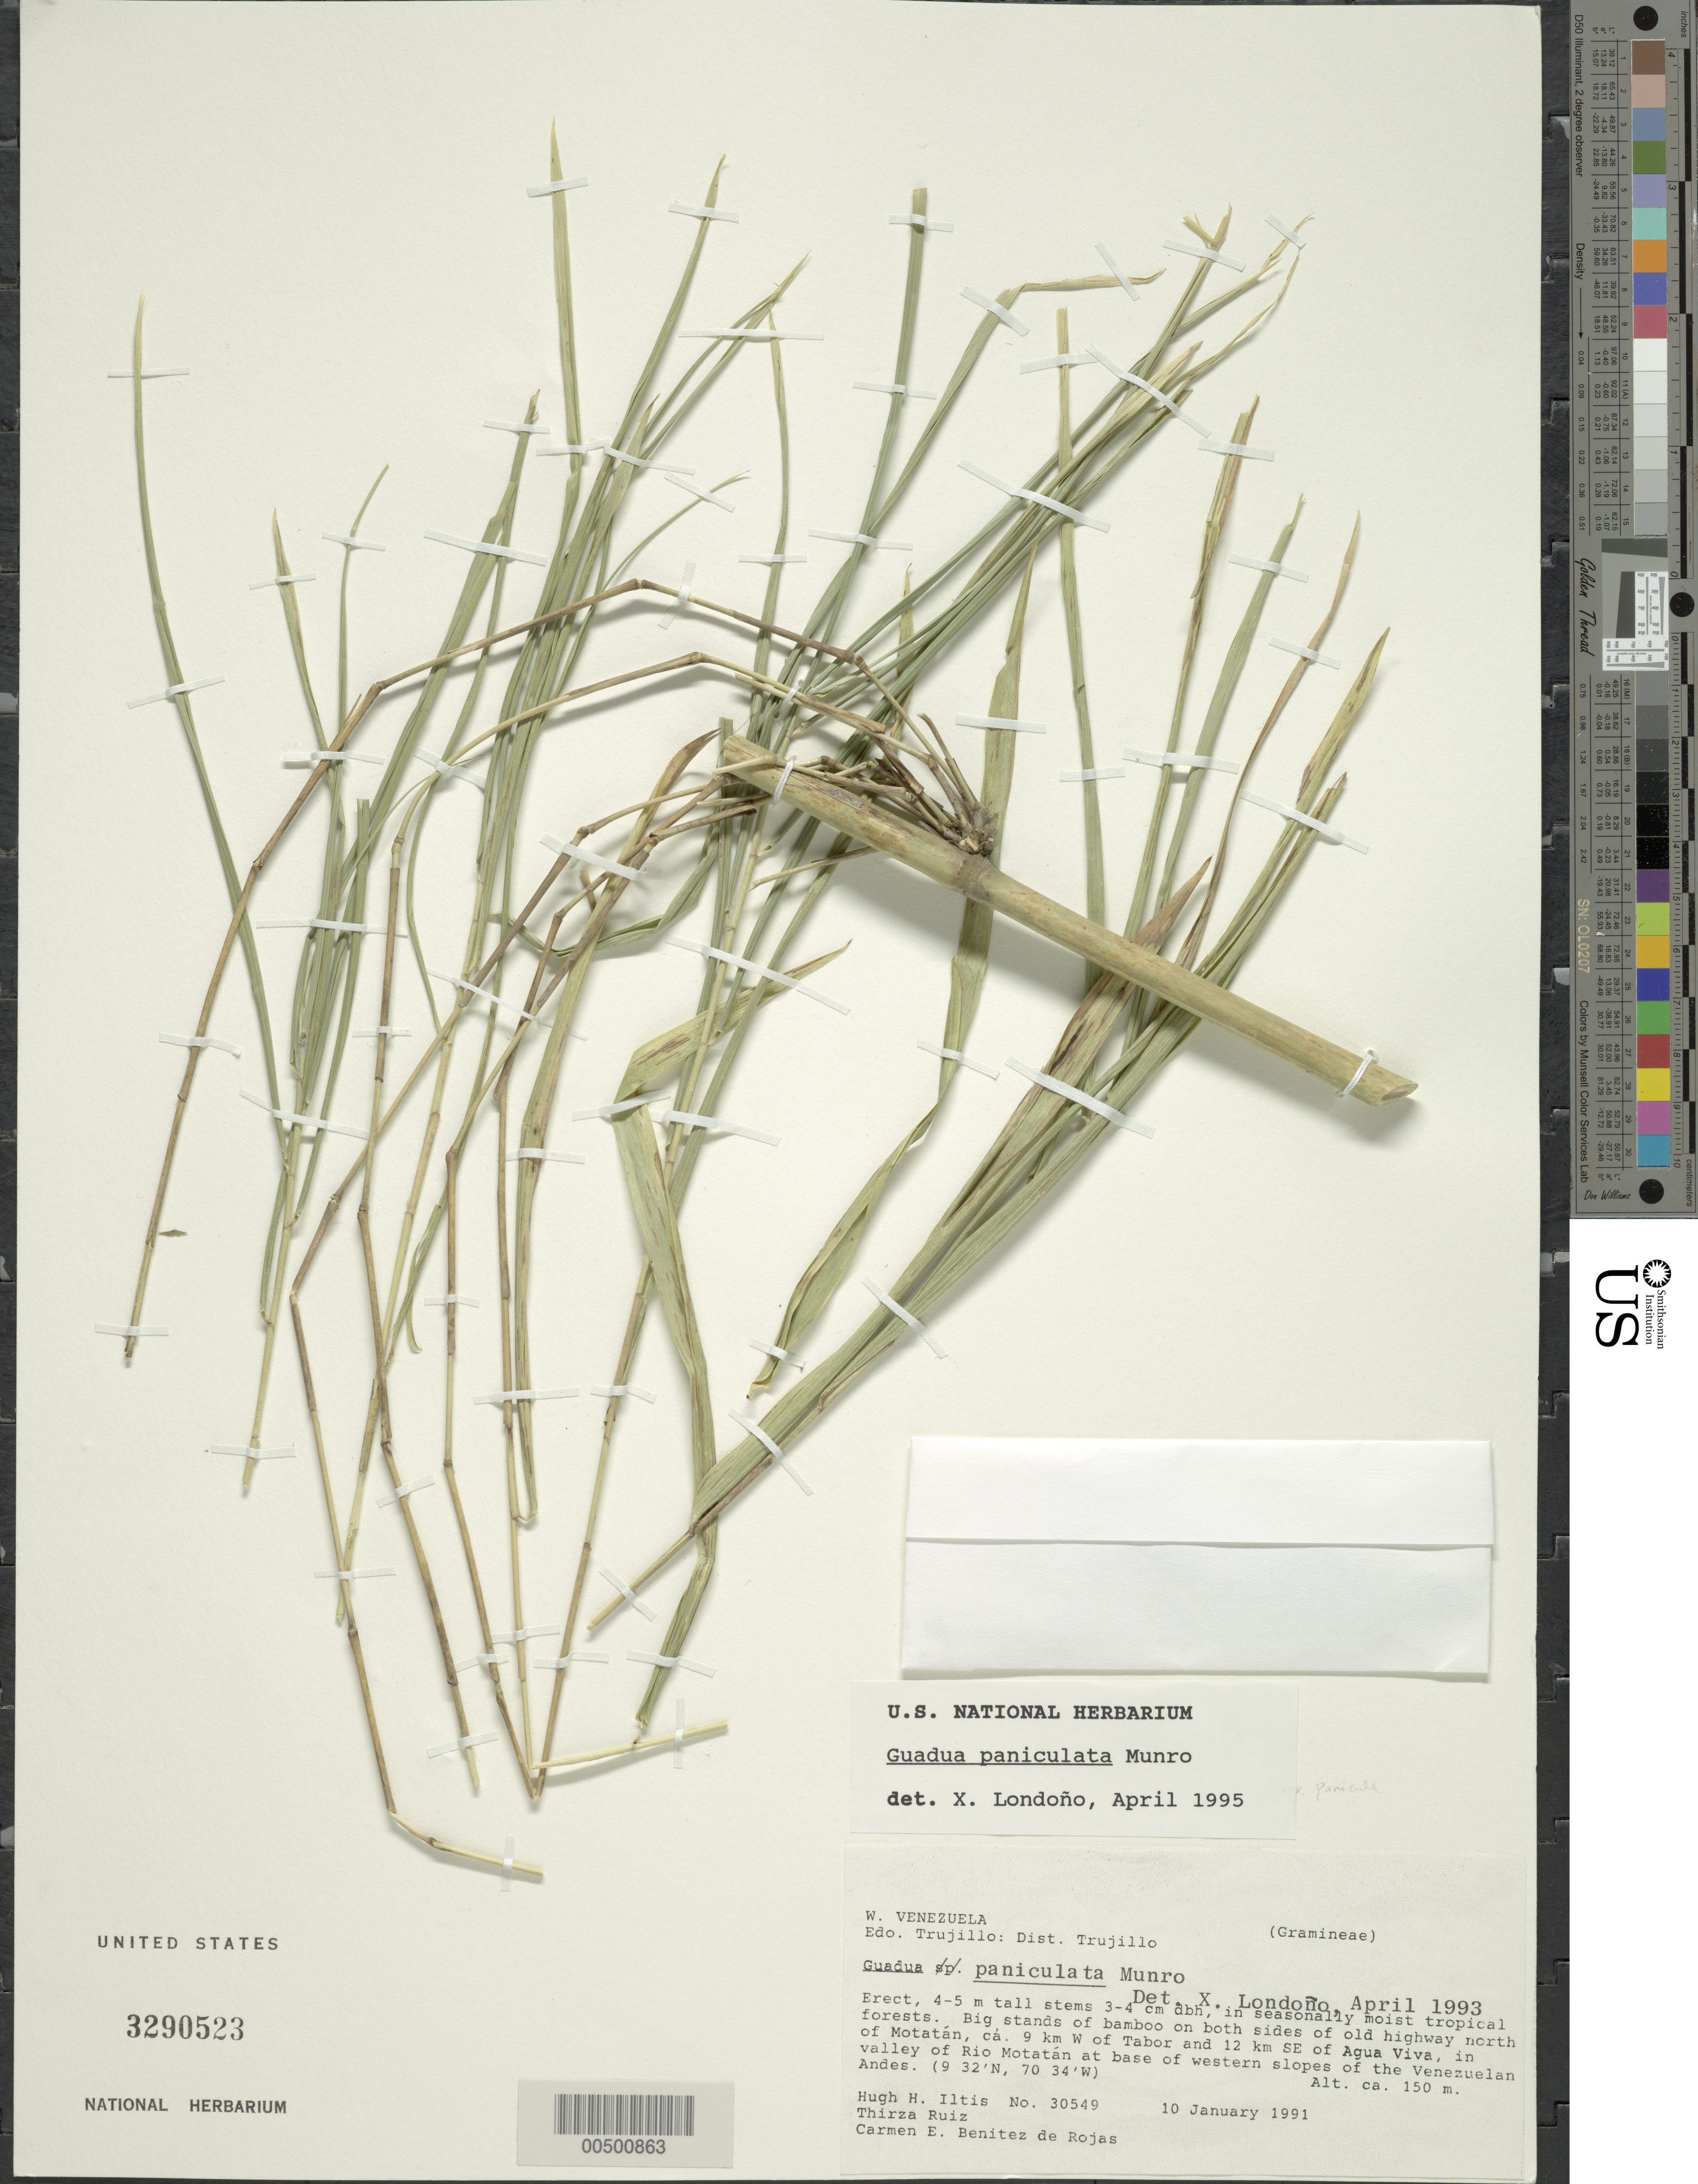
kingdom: Plantae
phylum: Tracheophyta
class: Liliopsida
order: Poales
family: Poaceae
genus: Guadua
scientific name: Guadua refracta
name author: Munro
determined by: Londoño, X., (TULV), Jardin Botanico "Juan Maria Cespedes"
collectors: H. H. Iltis, C. E. Benítez de Rojas & T. Ruíz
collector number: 30549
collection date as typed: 10 Jan 1991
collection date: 1991-01-10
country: Venezuela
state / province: Trujillo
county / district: Trujillo Dist.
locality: N of motatan, ca. 9 km w of tabor and 12 km se of agua viva, in valley of rio motatan at base of w slopes of venezuelan andes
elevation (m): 150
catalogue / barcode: US 3290523